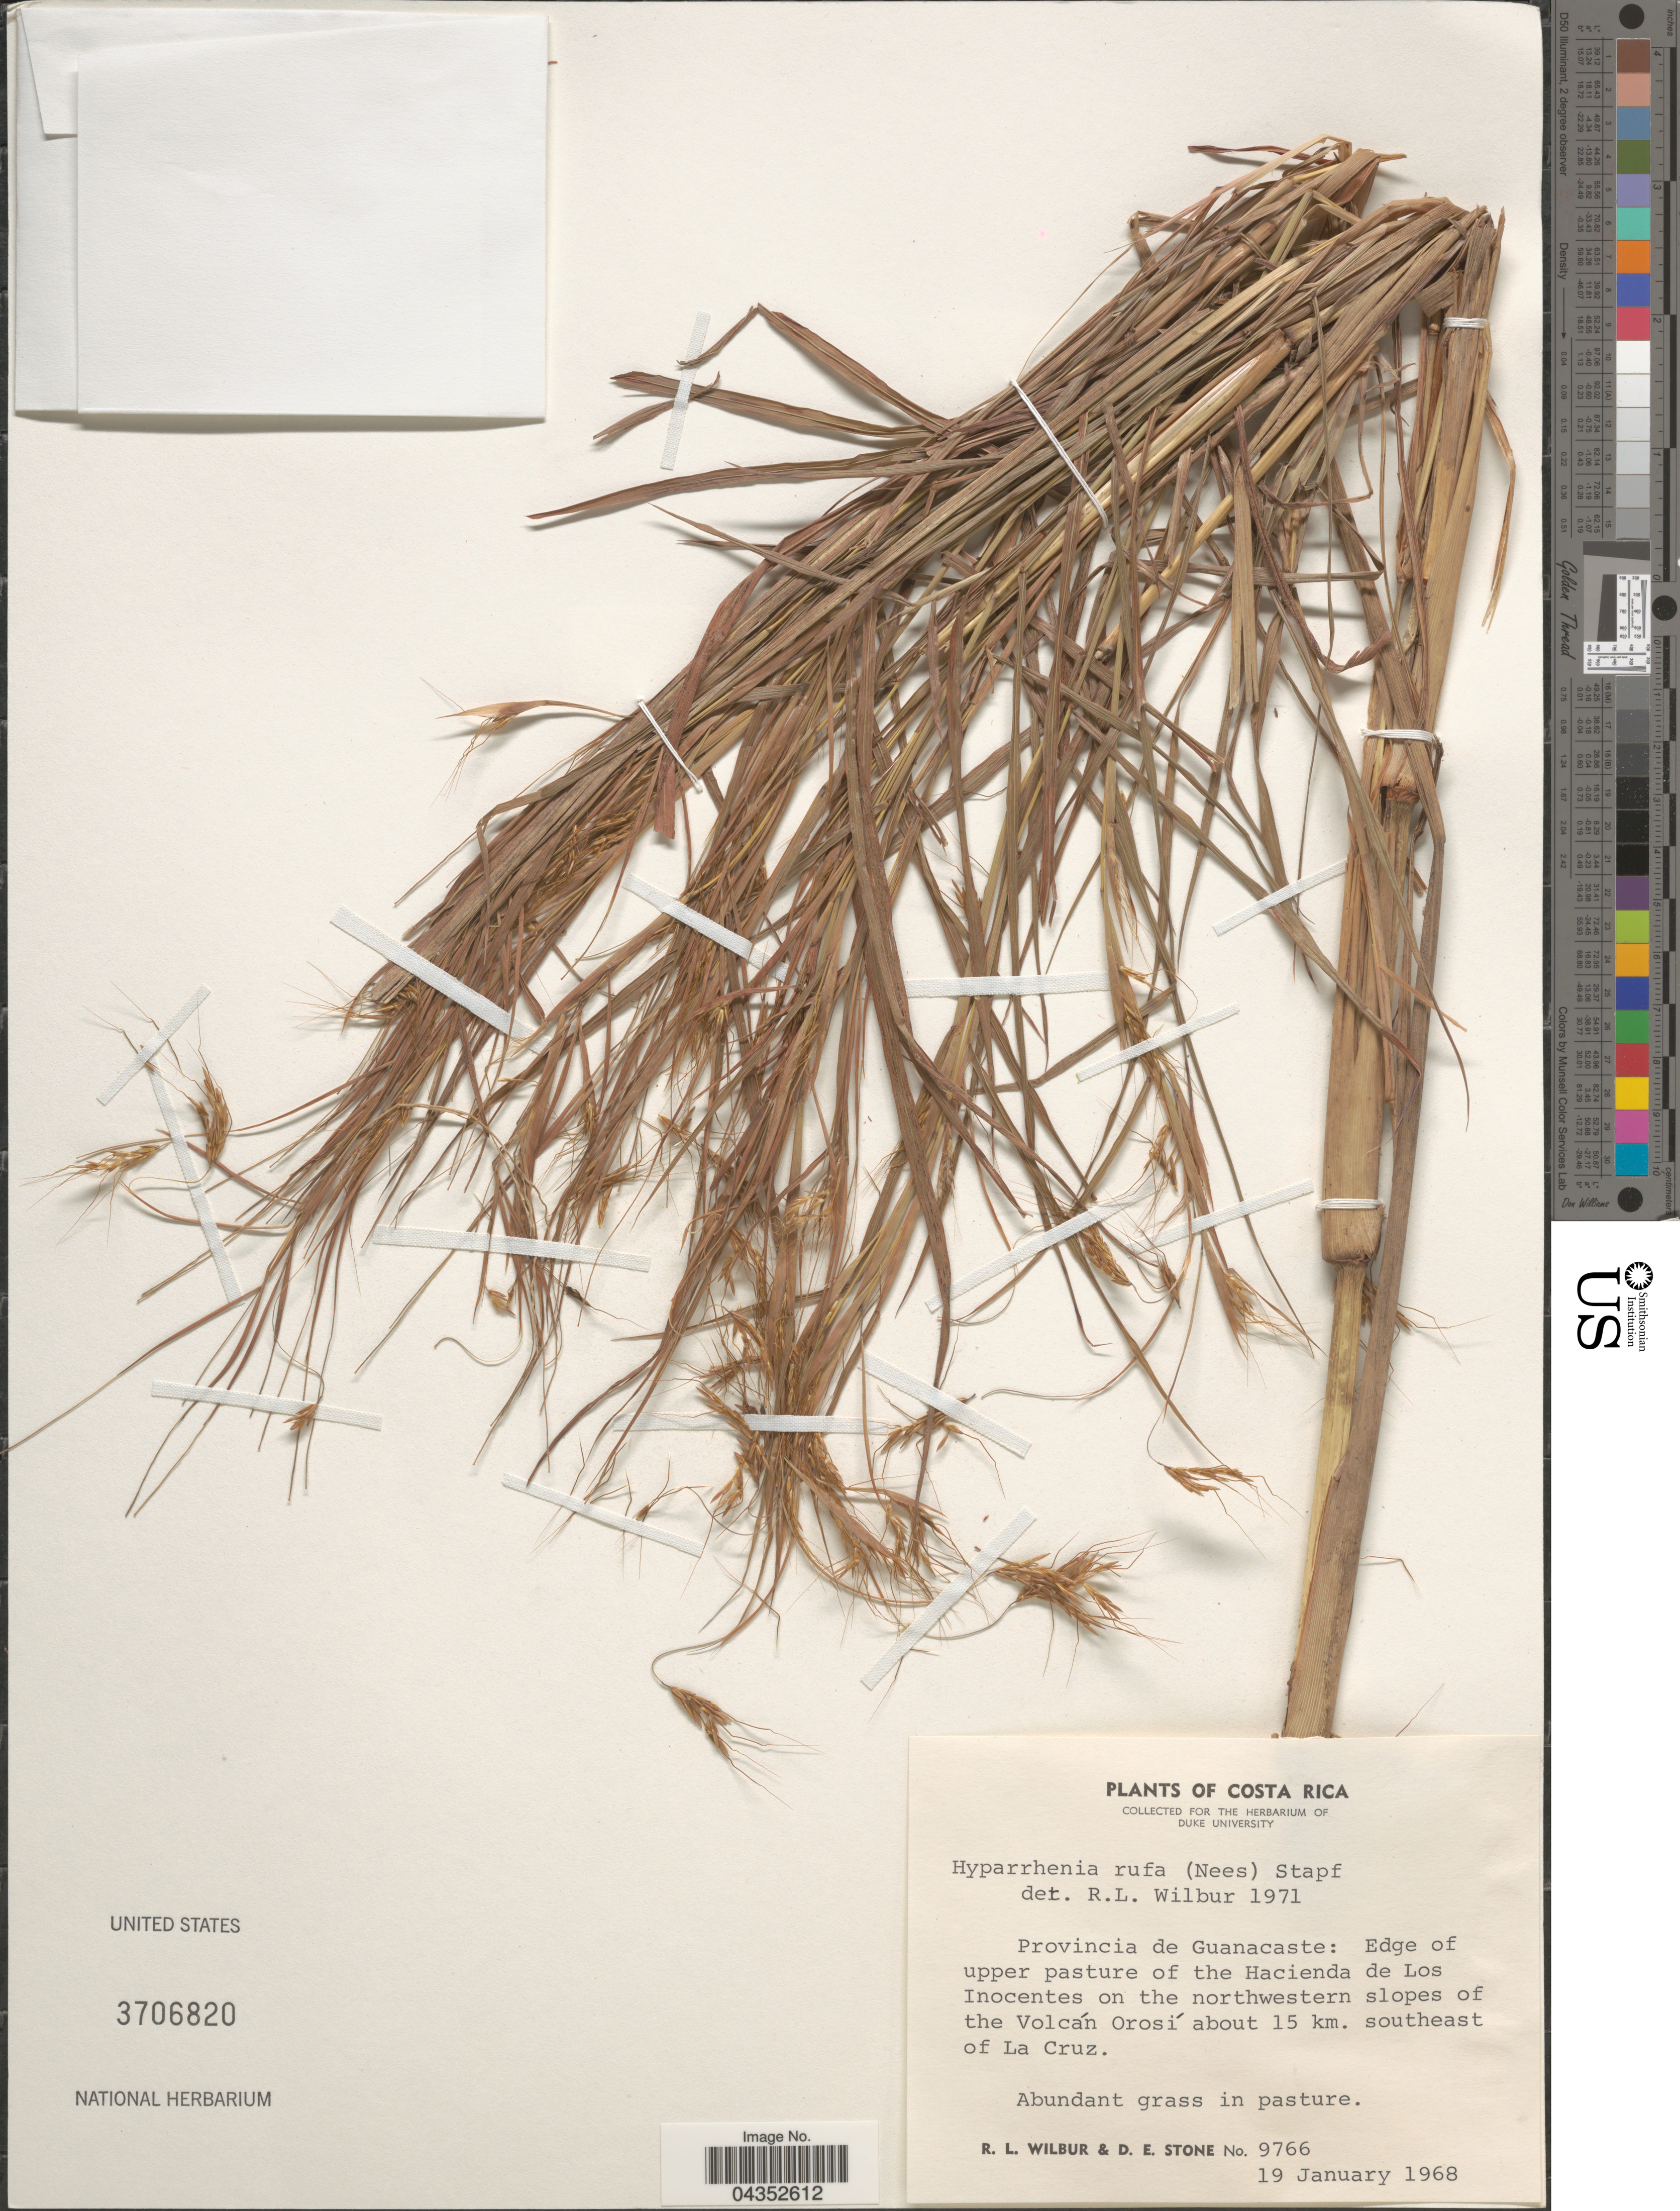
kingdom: Plantae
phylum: Tracheophyta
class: Liliopsida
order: Poales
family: Poaceae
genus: Hyparrhenia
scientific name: Hyparrhenia rufa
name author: (Nees) Stapf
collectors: R. L. Wilbur & D. E. Stone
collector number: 9766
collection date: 1968-01-19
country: Costa Rica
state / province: Guanacaste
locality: Edge of upper pasture of the Hacienda de Los Inocentes on the northwestern slopes of the Volcán Orosí about 15 km. southeast of La Cruz.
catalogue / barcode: US 3706820